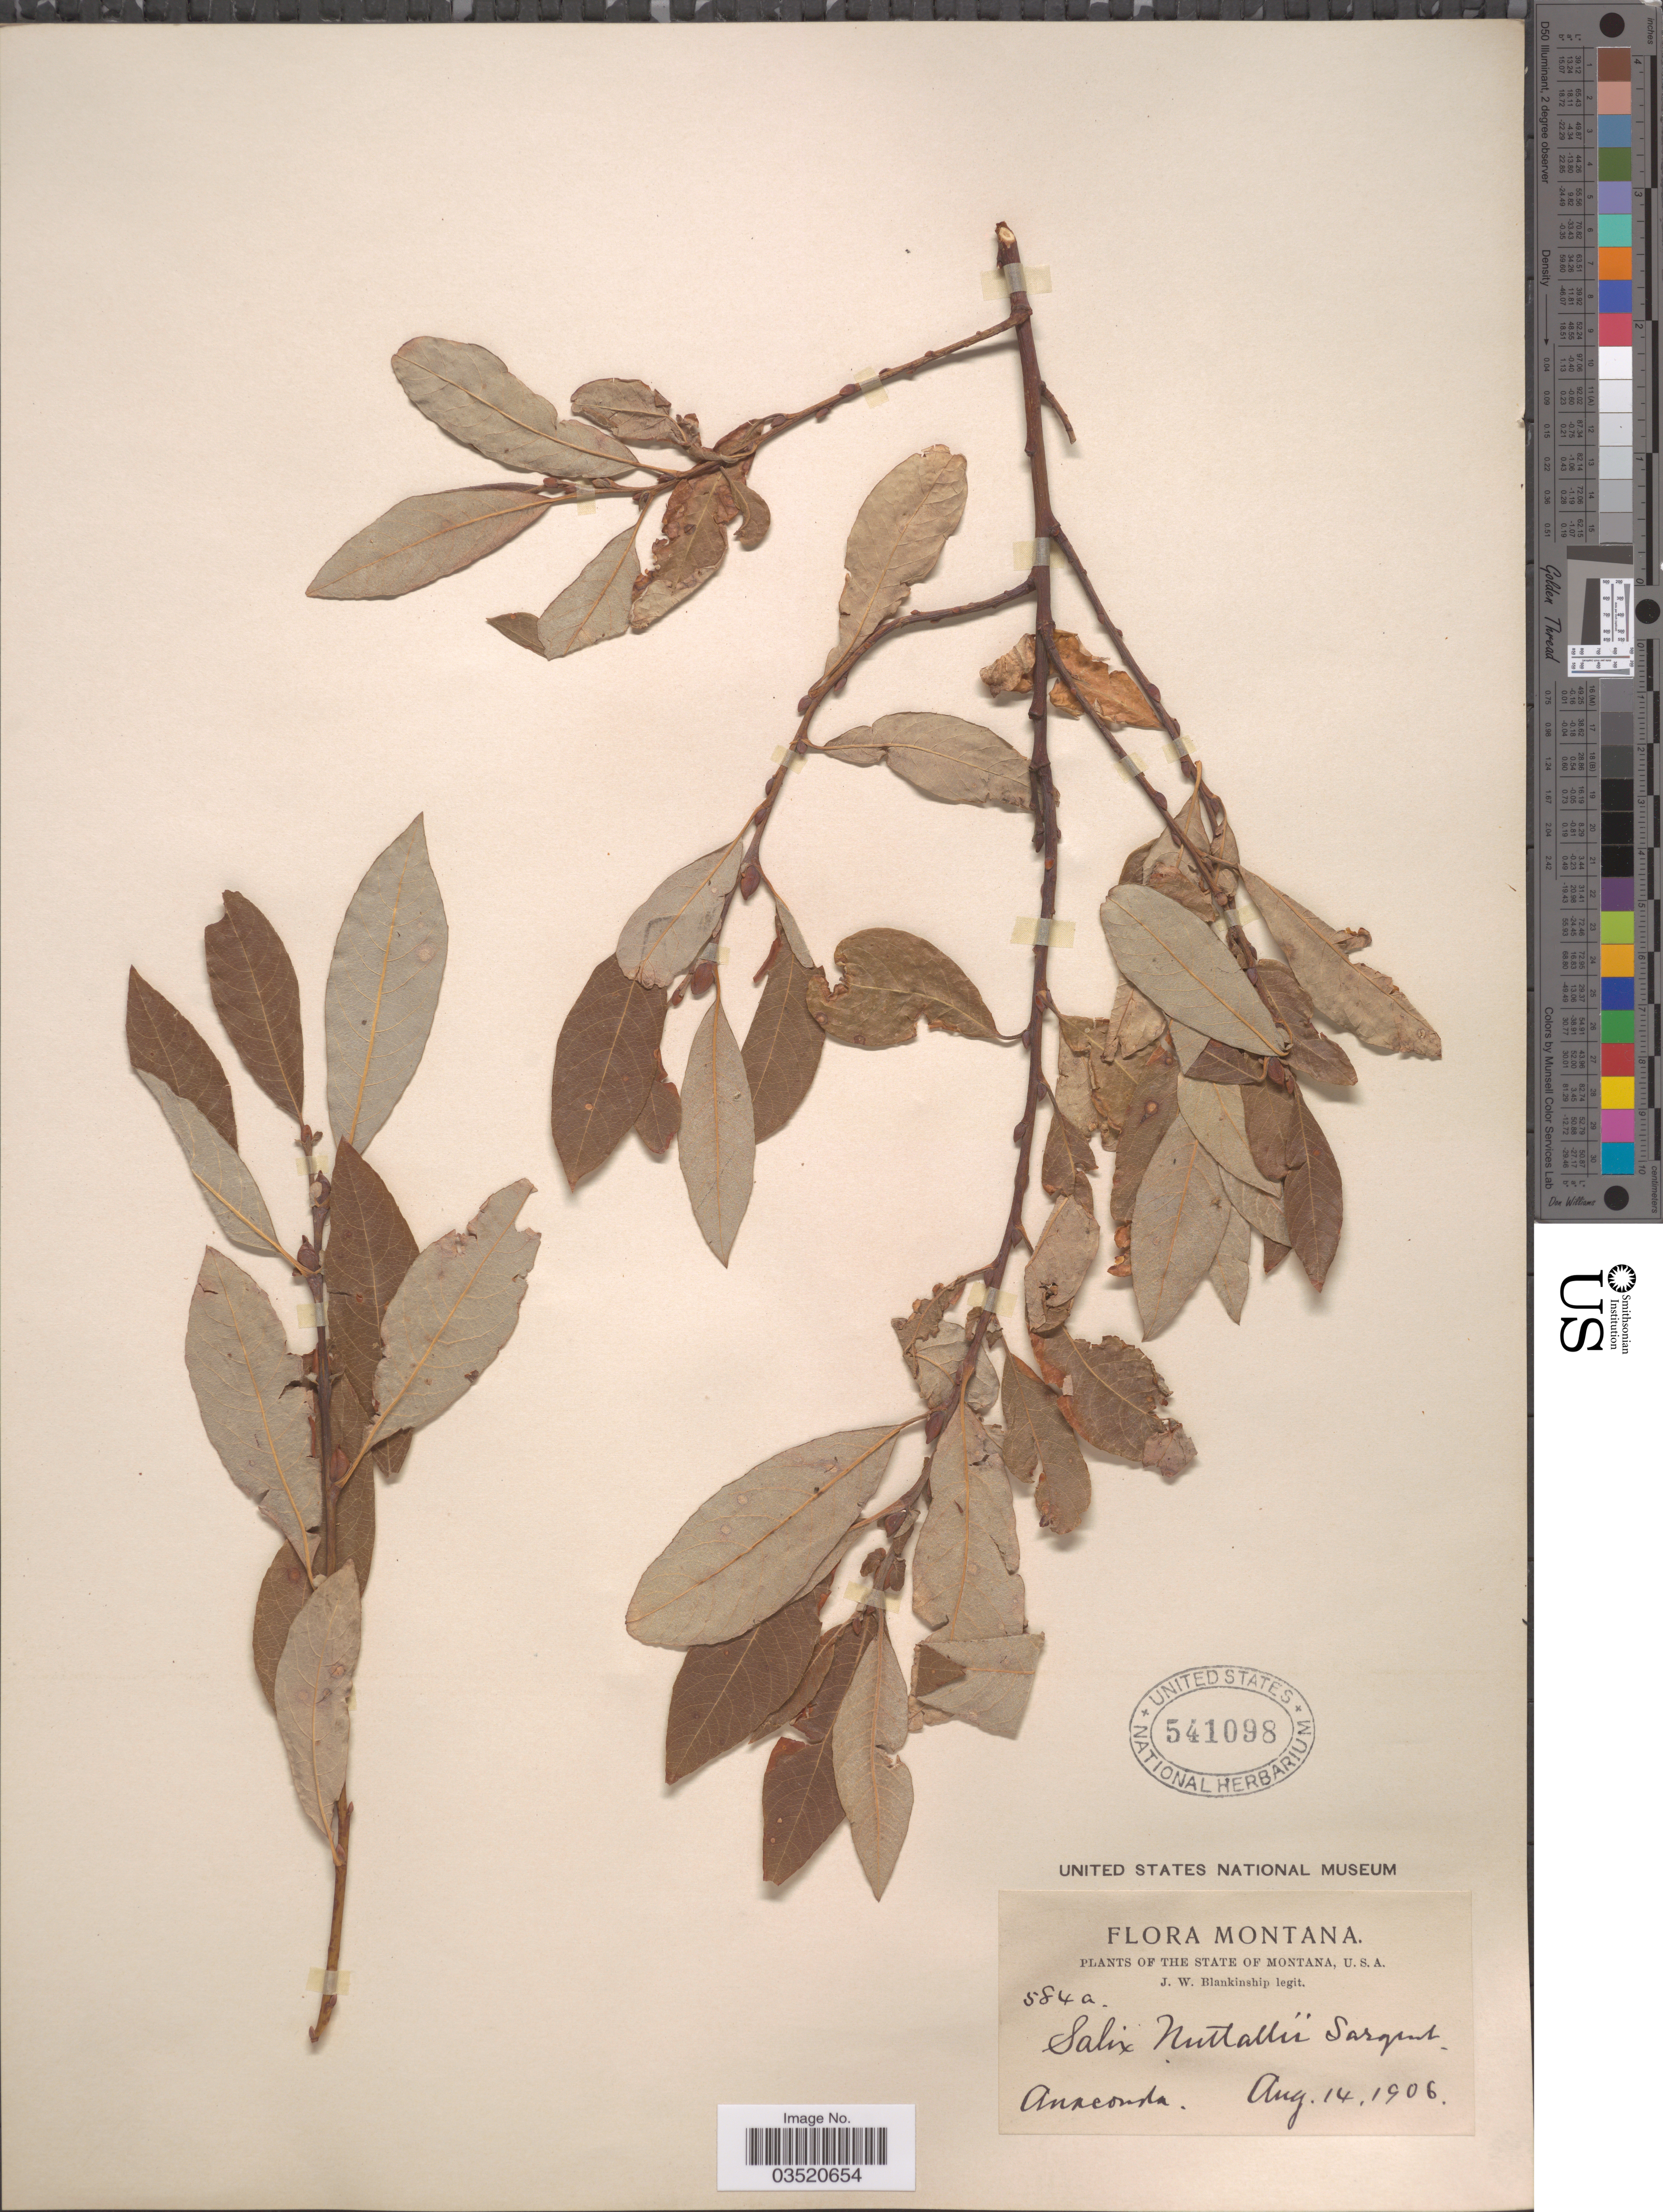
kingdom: Plantae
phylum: Tracheophyta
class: Magnoliopsida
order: Malpighiales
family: Salicaceae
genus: Salix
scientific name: Salix scouleriana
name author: Barratt ex Hook.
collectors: J. W. Blankinship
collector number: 584a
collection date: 1906-08-14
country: United States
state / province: Montana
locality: U.S.A. Anaconda.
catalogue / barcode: US 541098